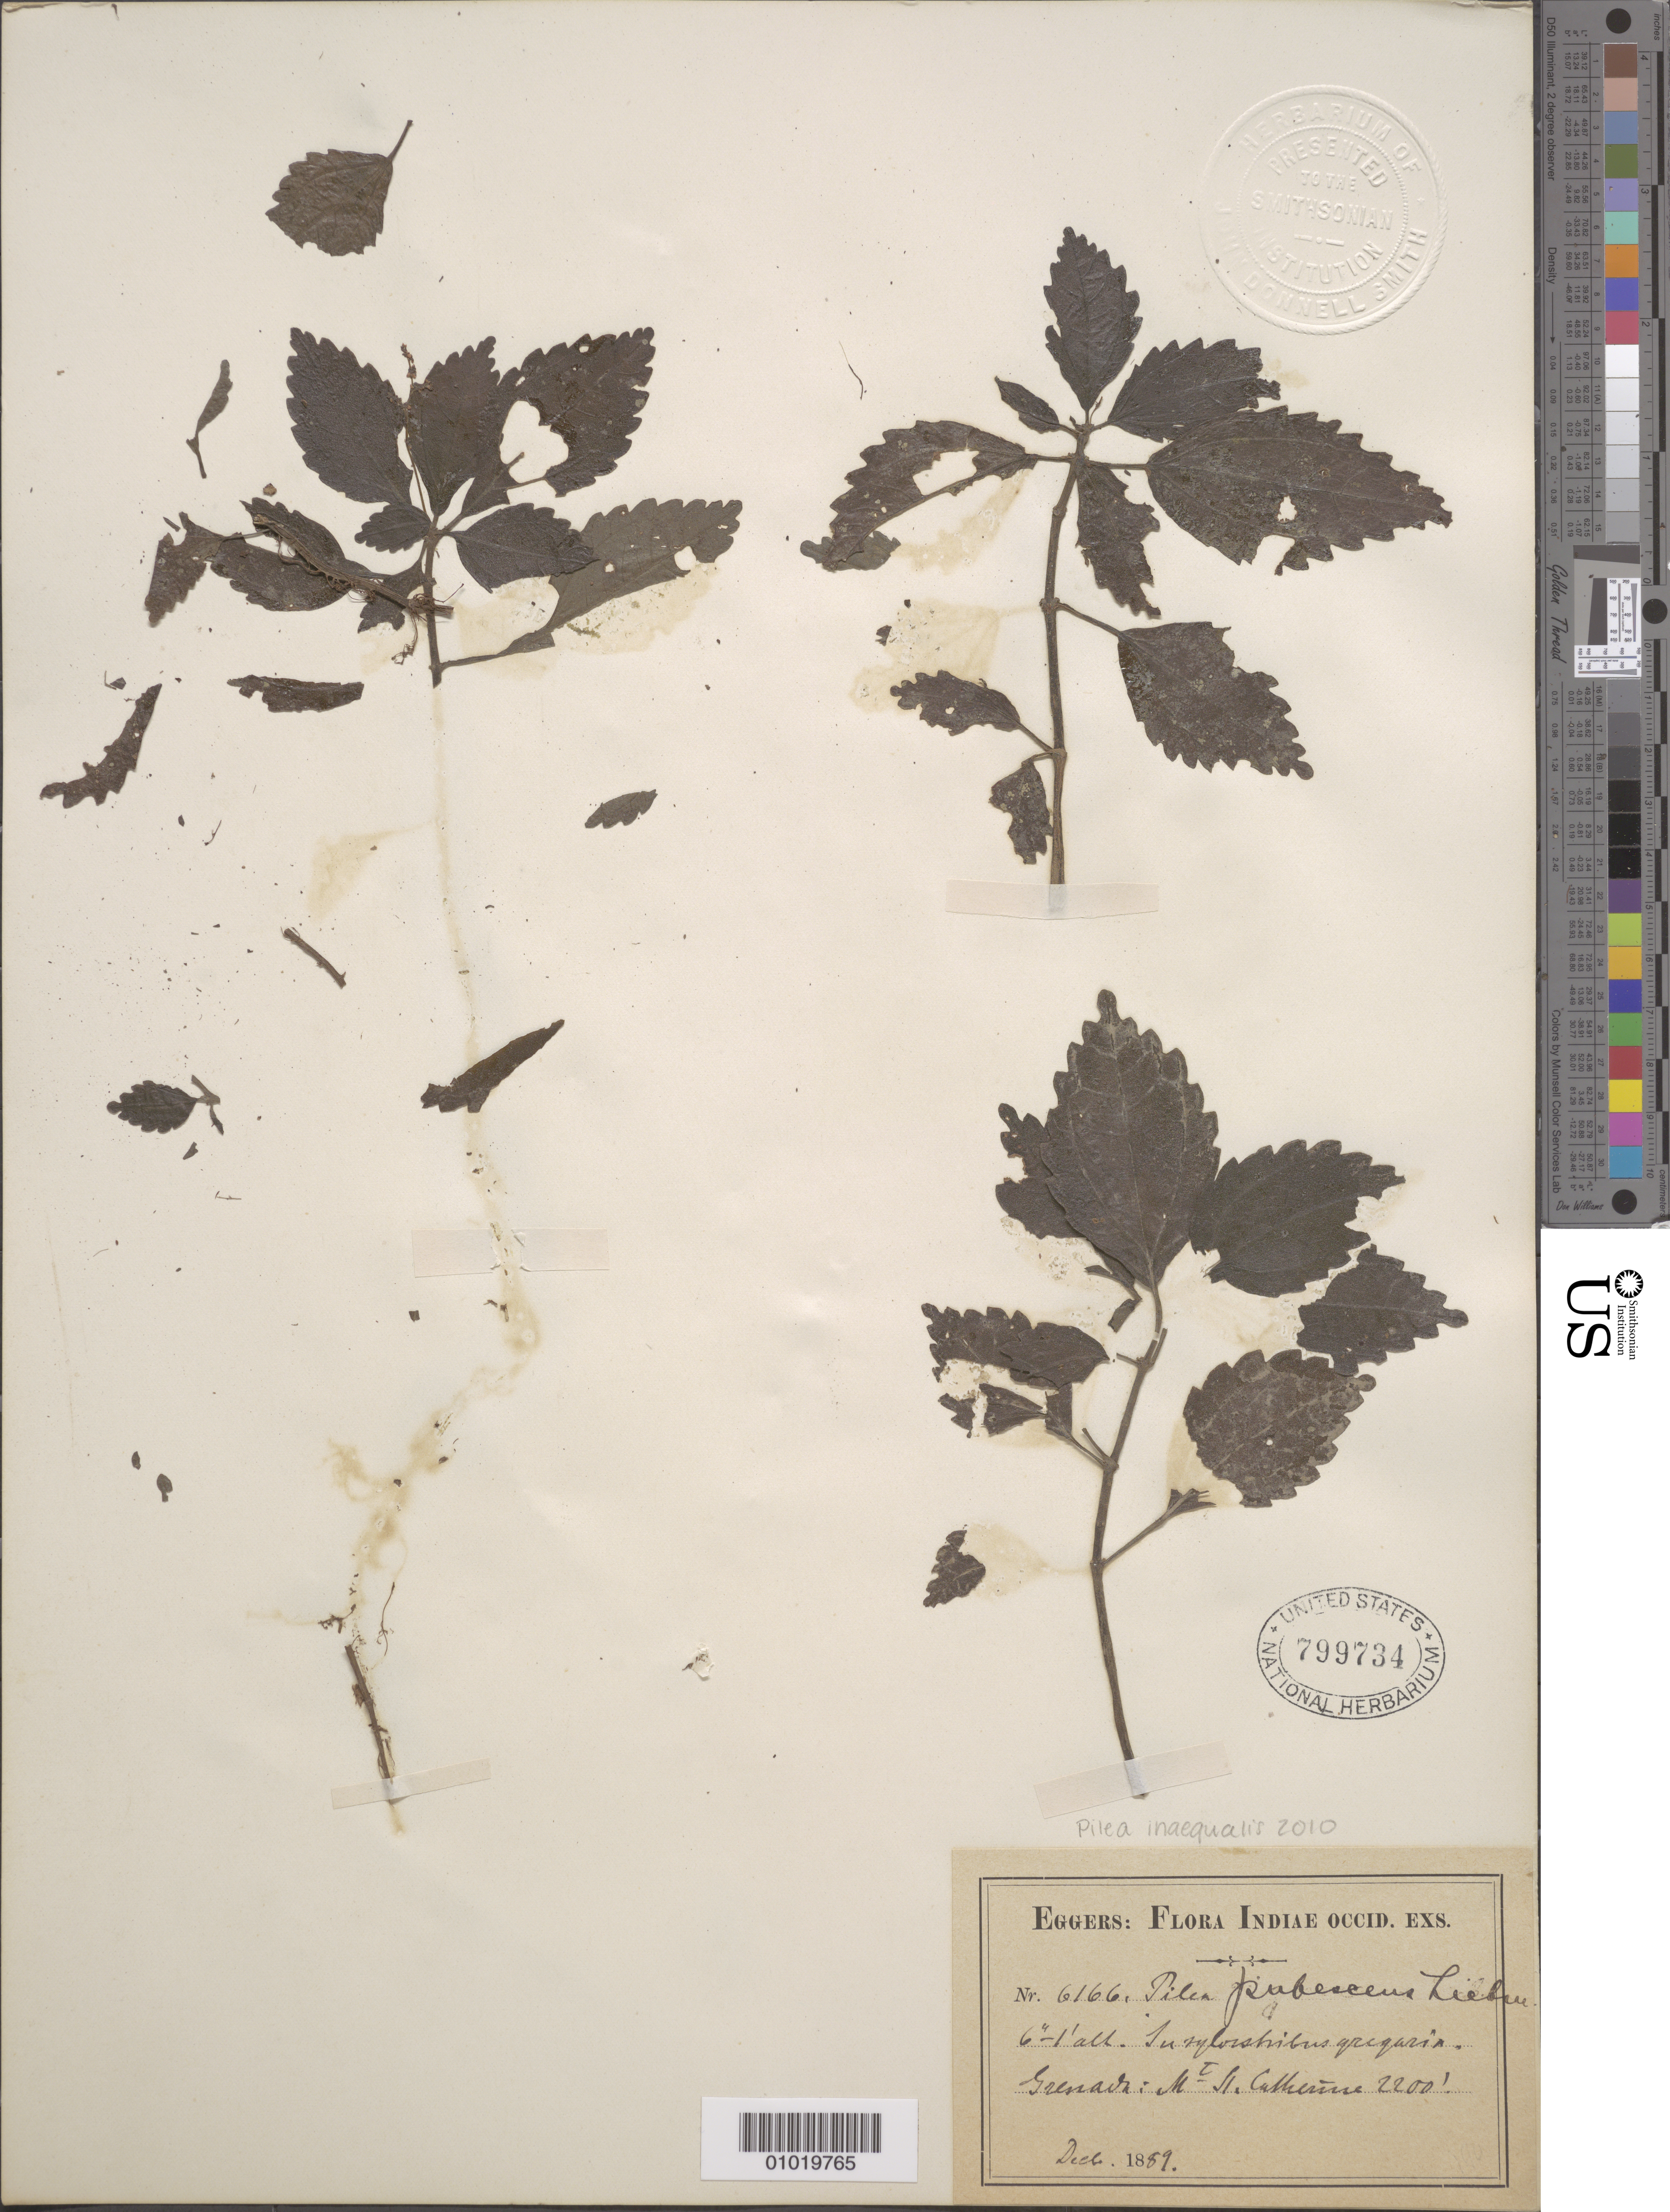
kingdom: Plantae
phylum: Tracheophyta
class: Magnoliopsida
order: Rosales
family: Urticaceae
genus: Pilea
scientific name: Pilea inaequalis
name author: (Juss. ex Poir.) Wedd.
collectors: H. F. A. von Eggers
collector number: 6166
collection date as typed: Dec 1889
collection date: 1889-12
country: Grenada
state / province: Saint Andrew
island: Grenada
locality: Mount Saint Catherine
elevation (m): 671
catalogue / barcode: US 799734